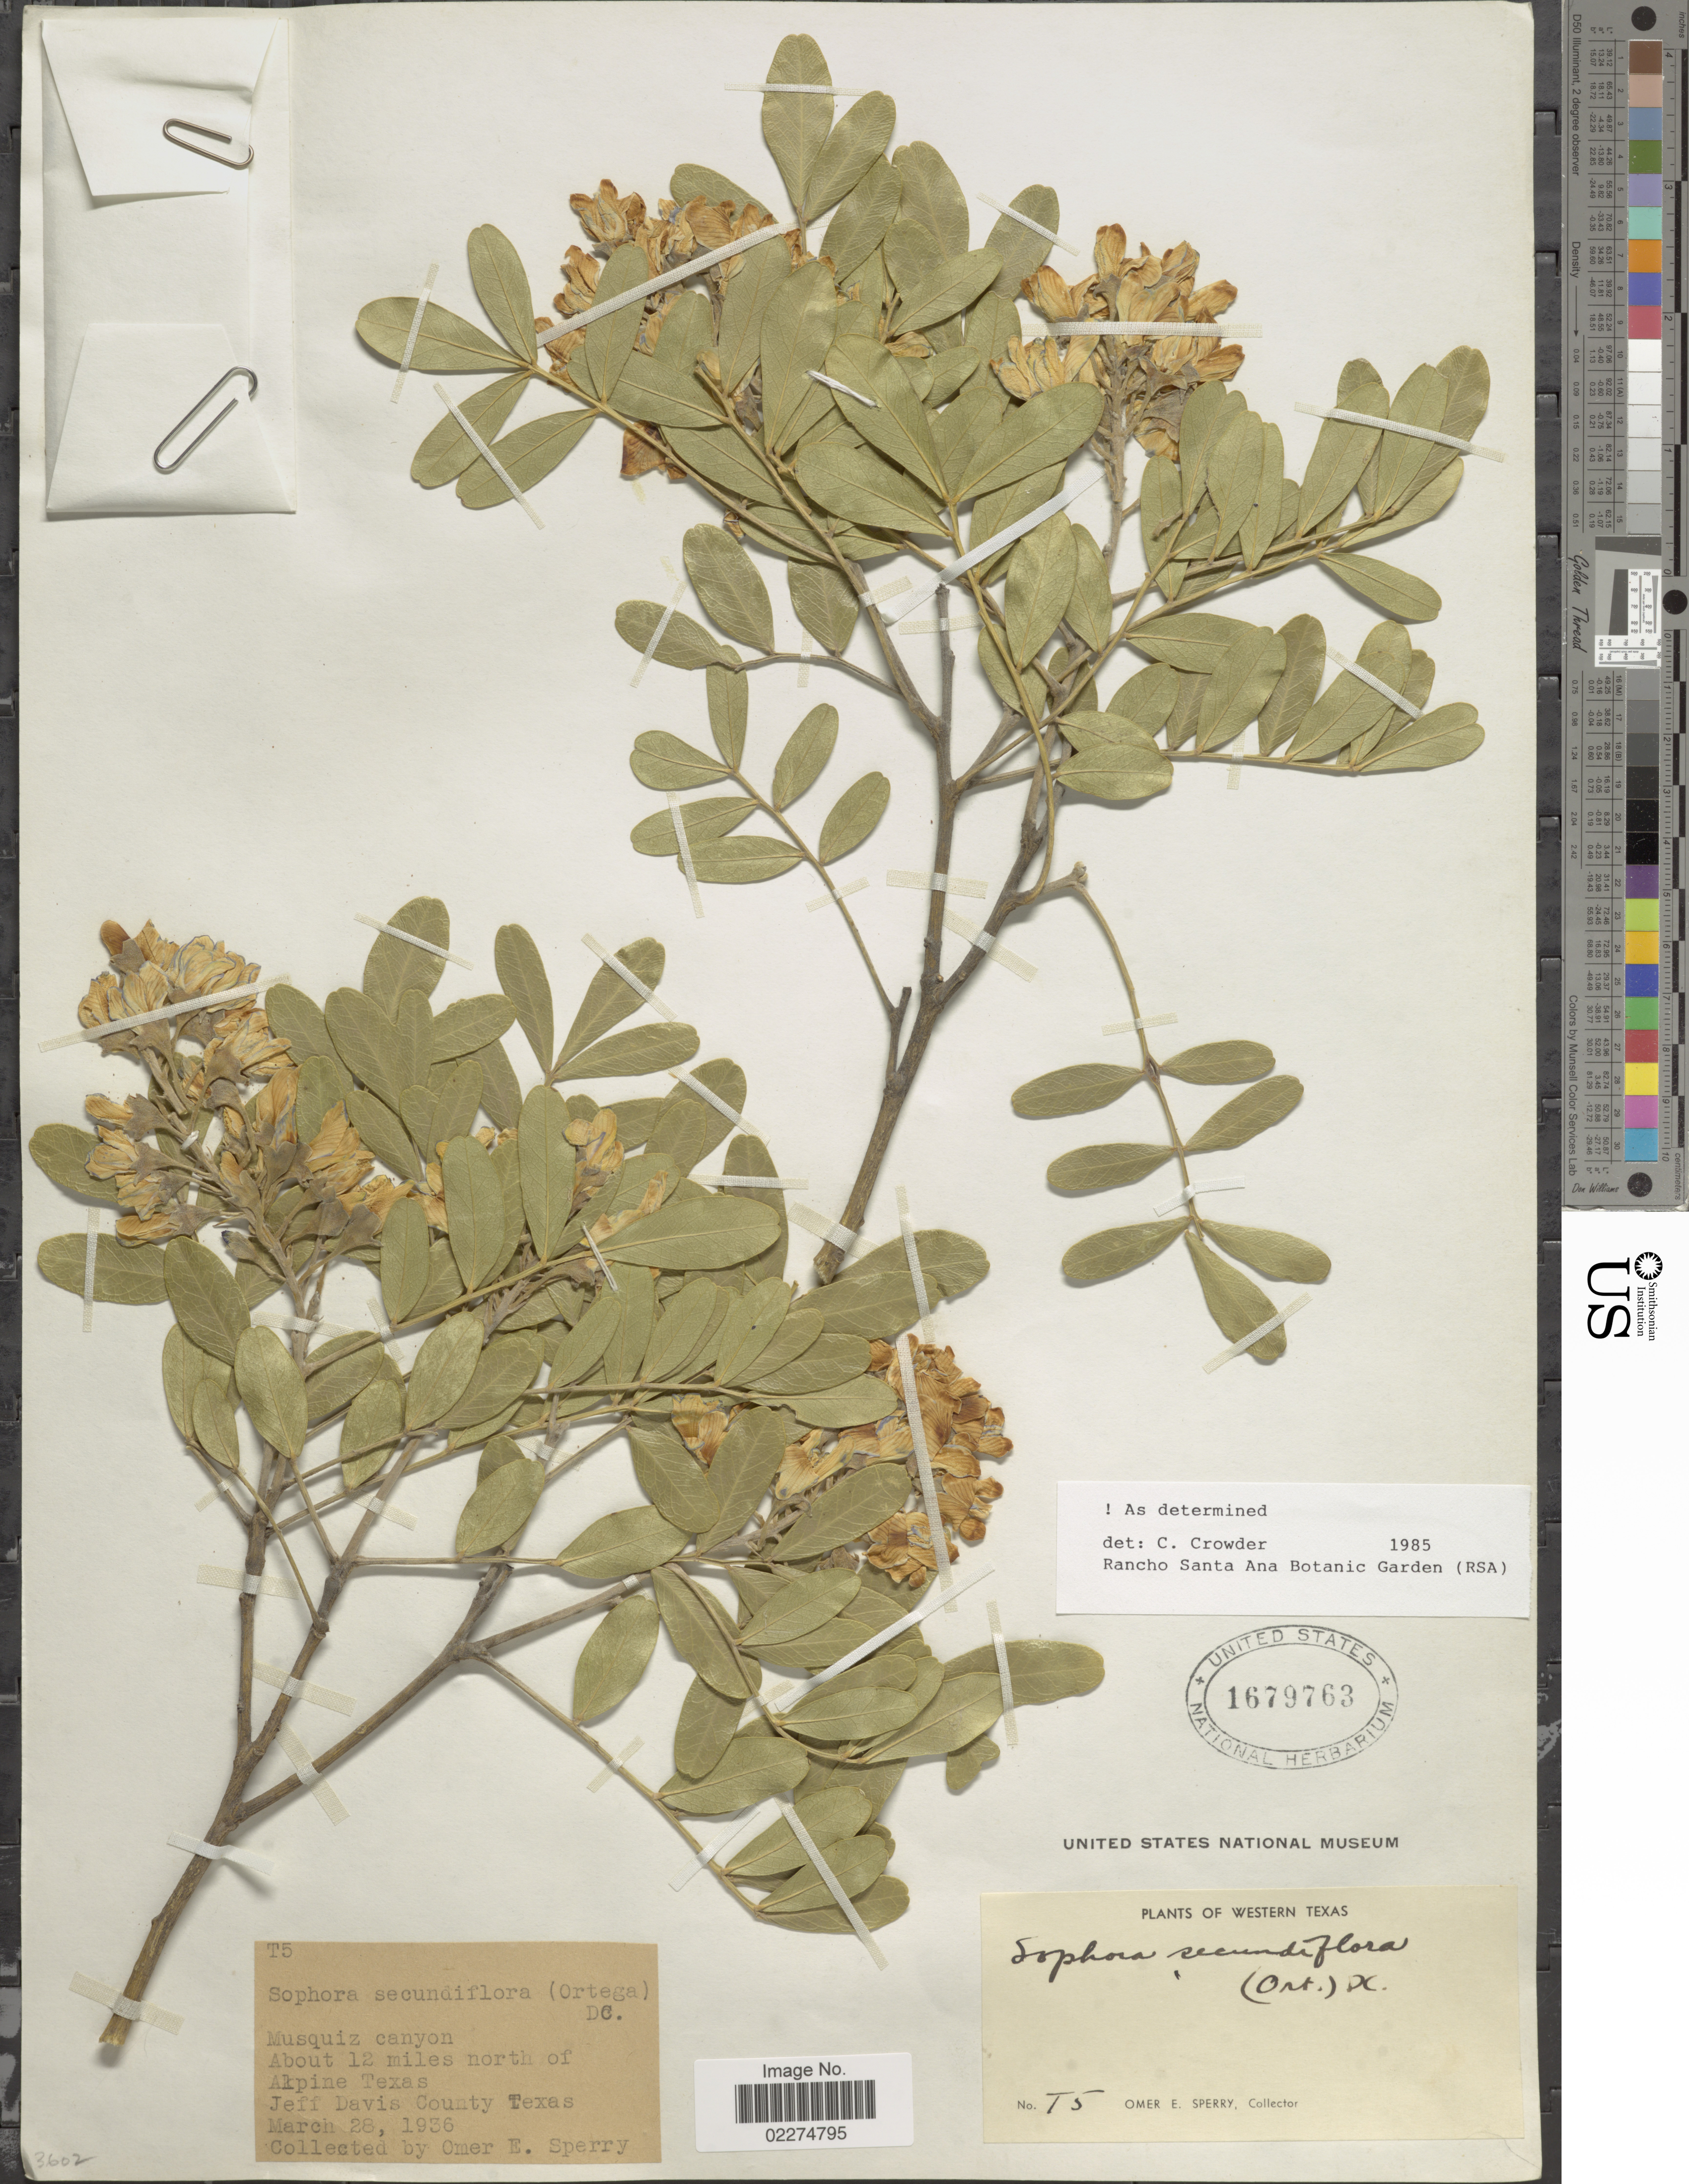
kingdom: Plantae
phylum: Tracheophyta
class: Magnoliopsida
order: Fabales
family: Fabaceae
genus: Dermatophyllum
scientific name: Dermatophyllum secundiflorum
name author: (Ortega) Gandhi & Reveal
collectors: O. E. Sperry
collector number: T5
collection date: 1936-03-28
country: United States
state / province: Texas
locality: About 12 miles north of Alpine Texas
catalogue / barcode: US 1679763